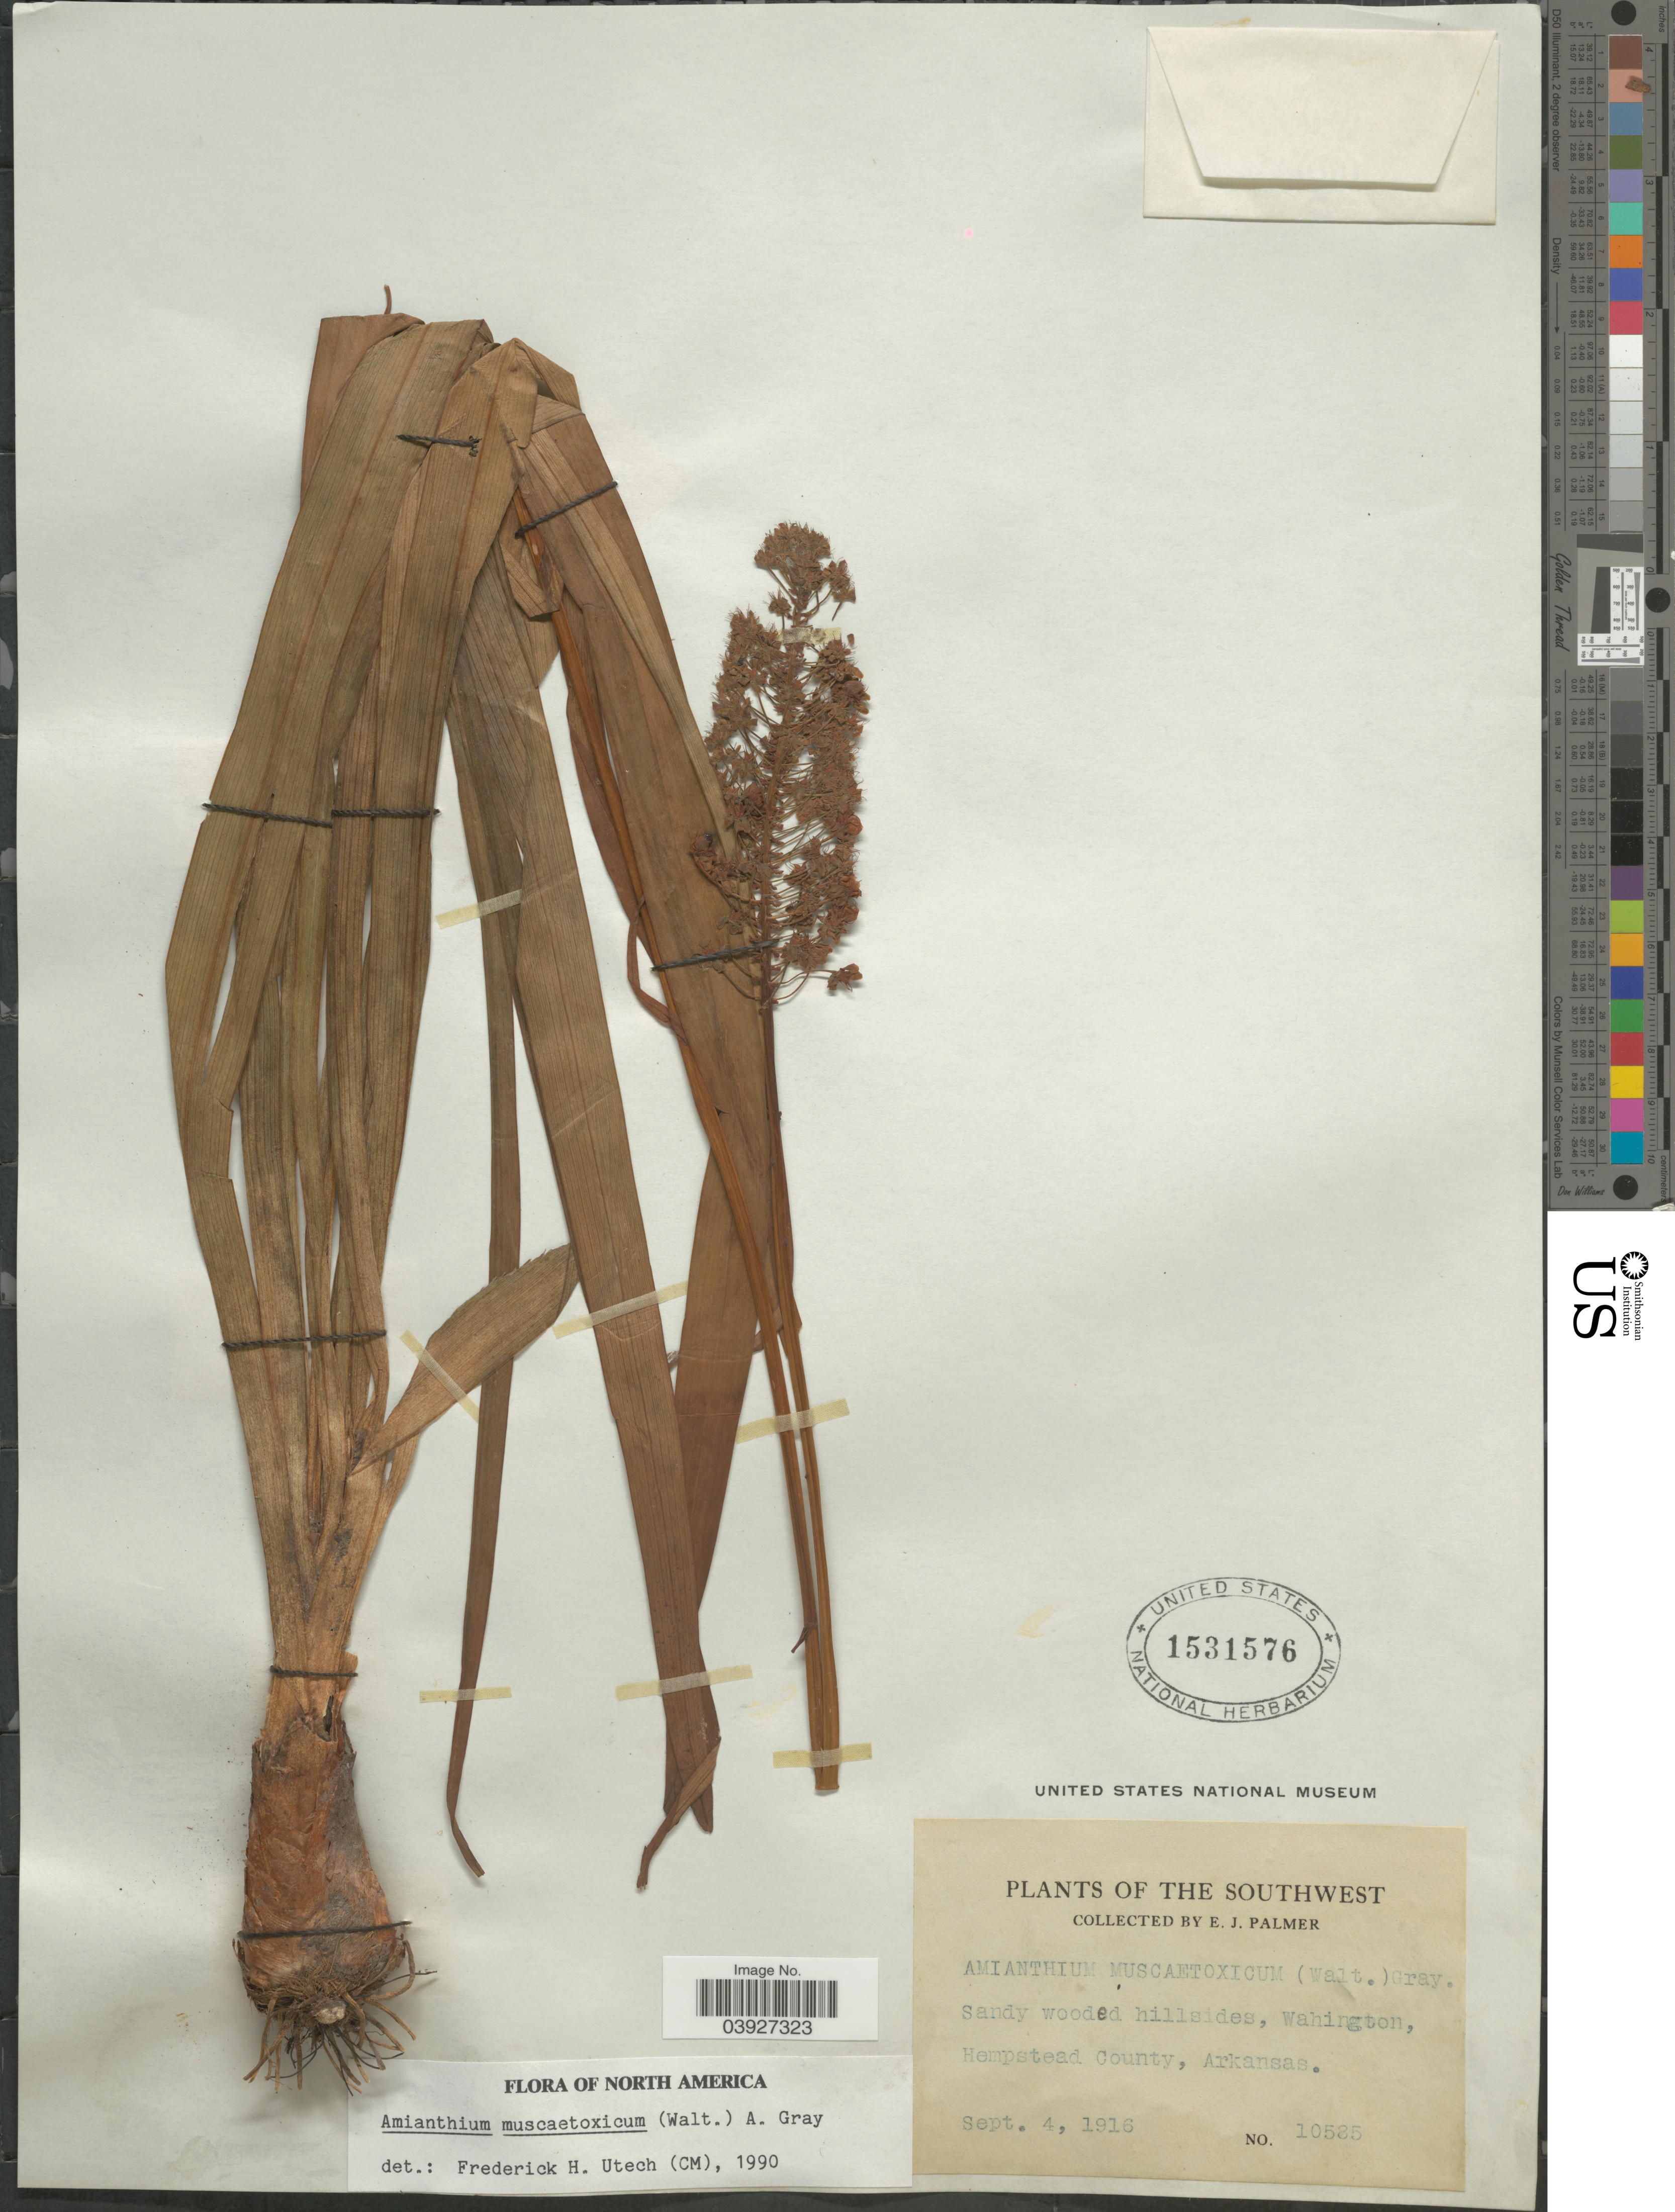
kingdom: Plantae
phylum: Tracheophyta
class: Liliopsida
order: Liliales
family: Melanthiaceae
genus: Amianthium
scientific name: Amianthium muscitoxicum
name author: (Walter) A. Gray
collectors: E. J. Palmer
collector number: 10585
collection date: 1916-09-04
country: United States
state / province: Arkansas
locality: The Southwest. Wahington, Hempstead County.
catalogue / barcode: US 1531576